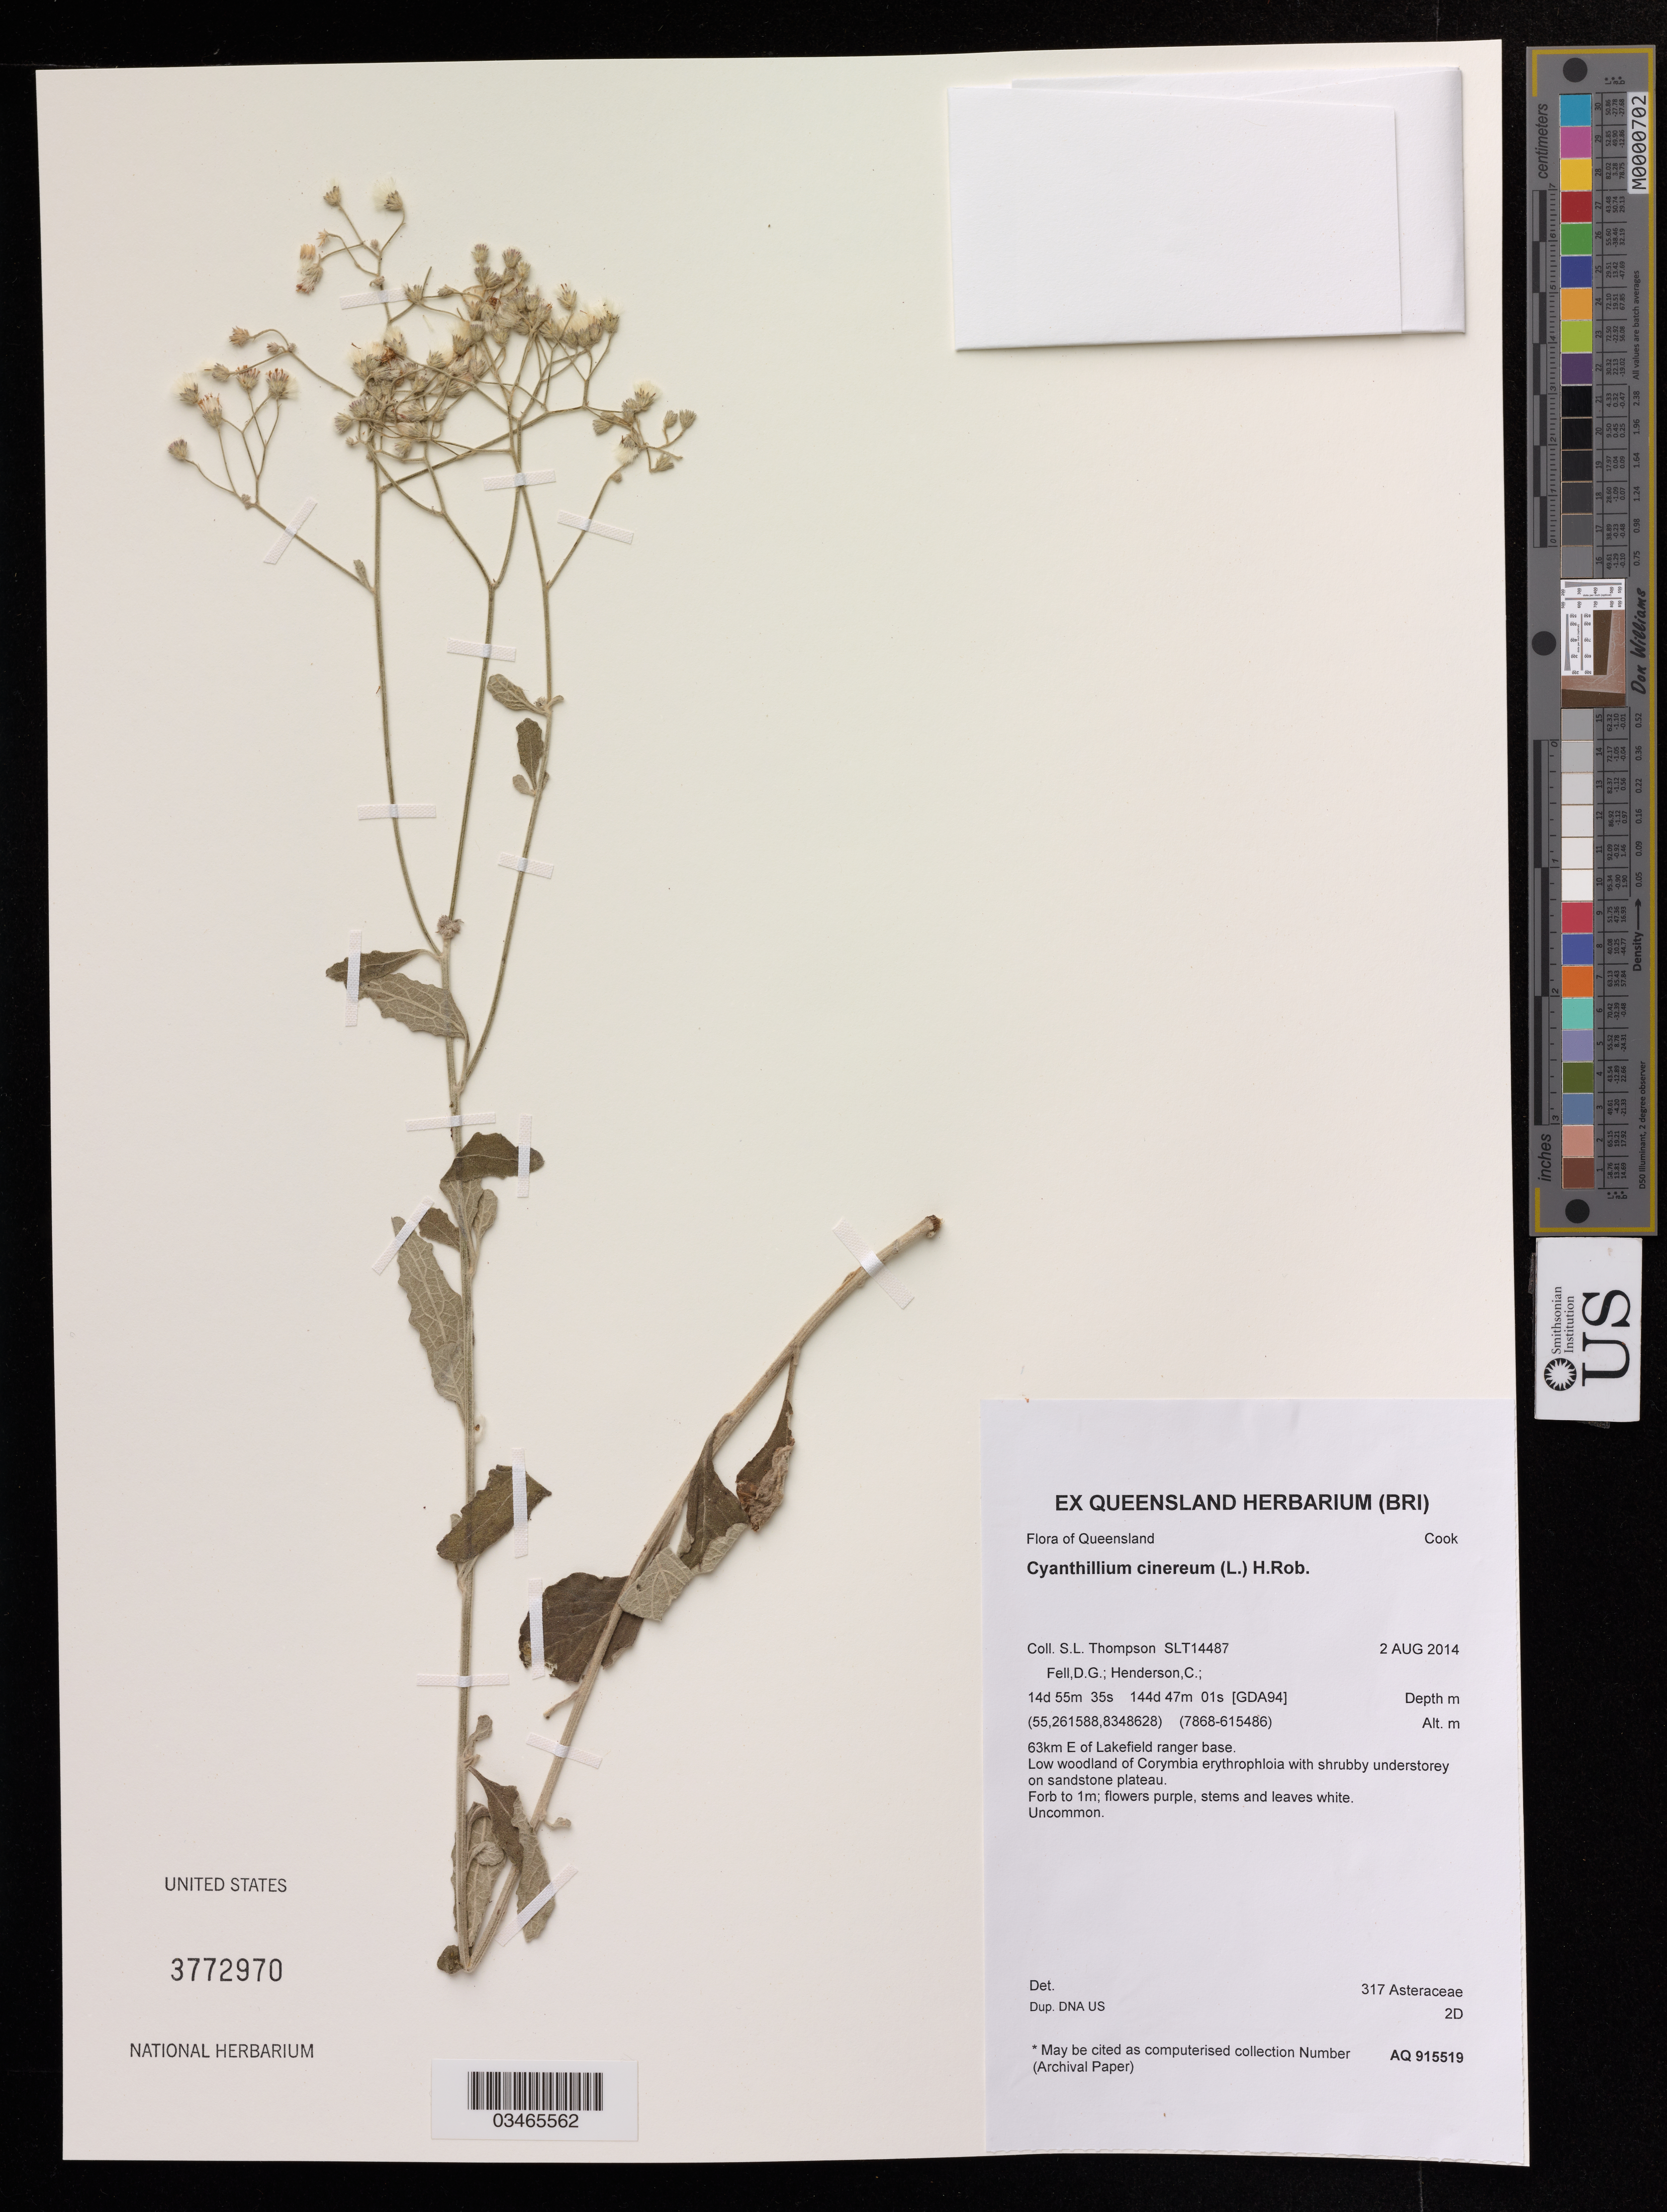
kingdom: Plantae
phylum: Tracheophyta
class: Magnoliopsida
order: Asterales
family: Asteraceae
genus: Cyanthillium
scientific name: Cyanthillium cinereum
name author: (L.) H. Rob.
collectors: S. Thompson, D. Fell & C. Henderson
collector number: SLT14487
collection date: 2014-08-02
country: Australia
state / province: Queensland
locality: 63km E of Lakefield ranger base.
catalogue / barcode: US 3772970